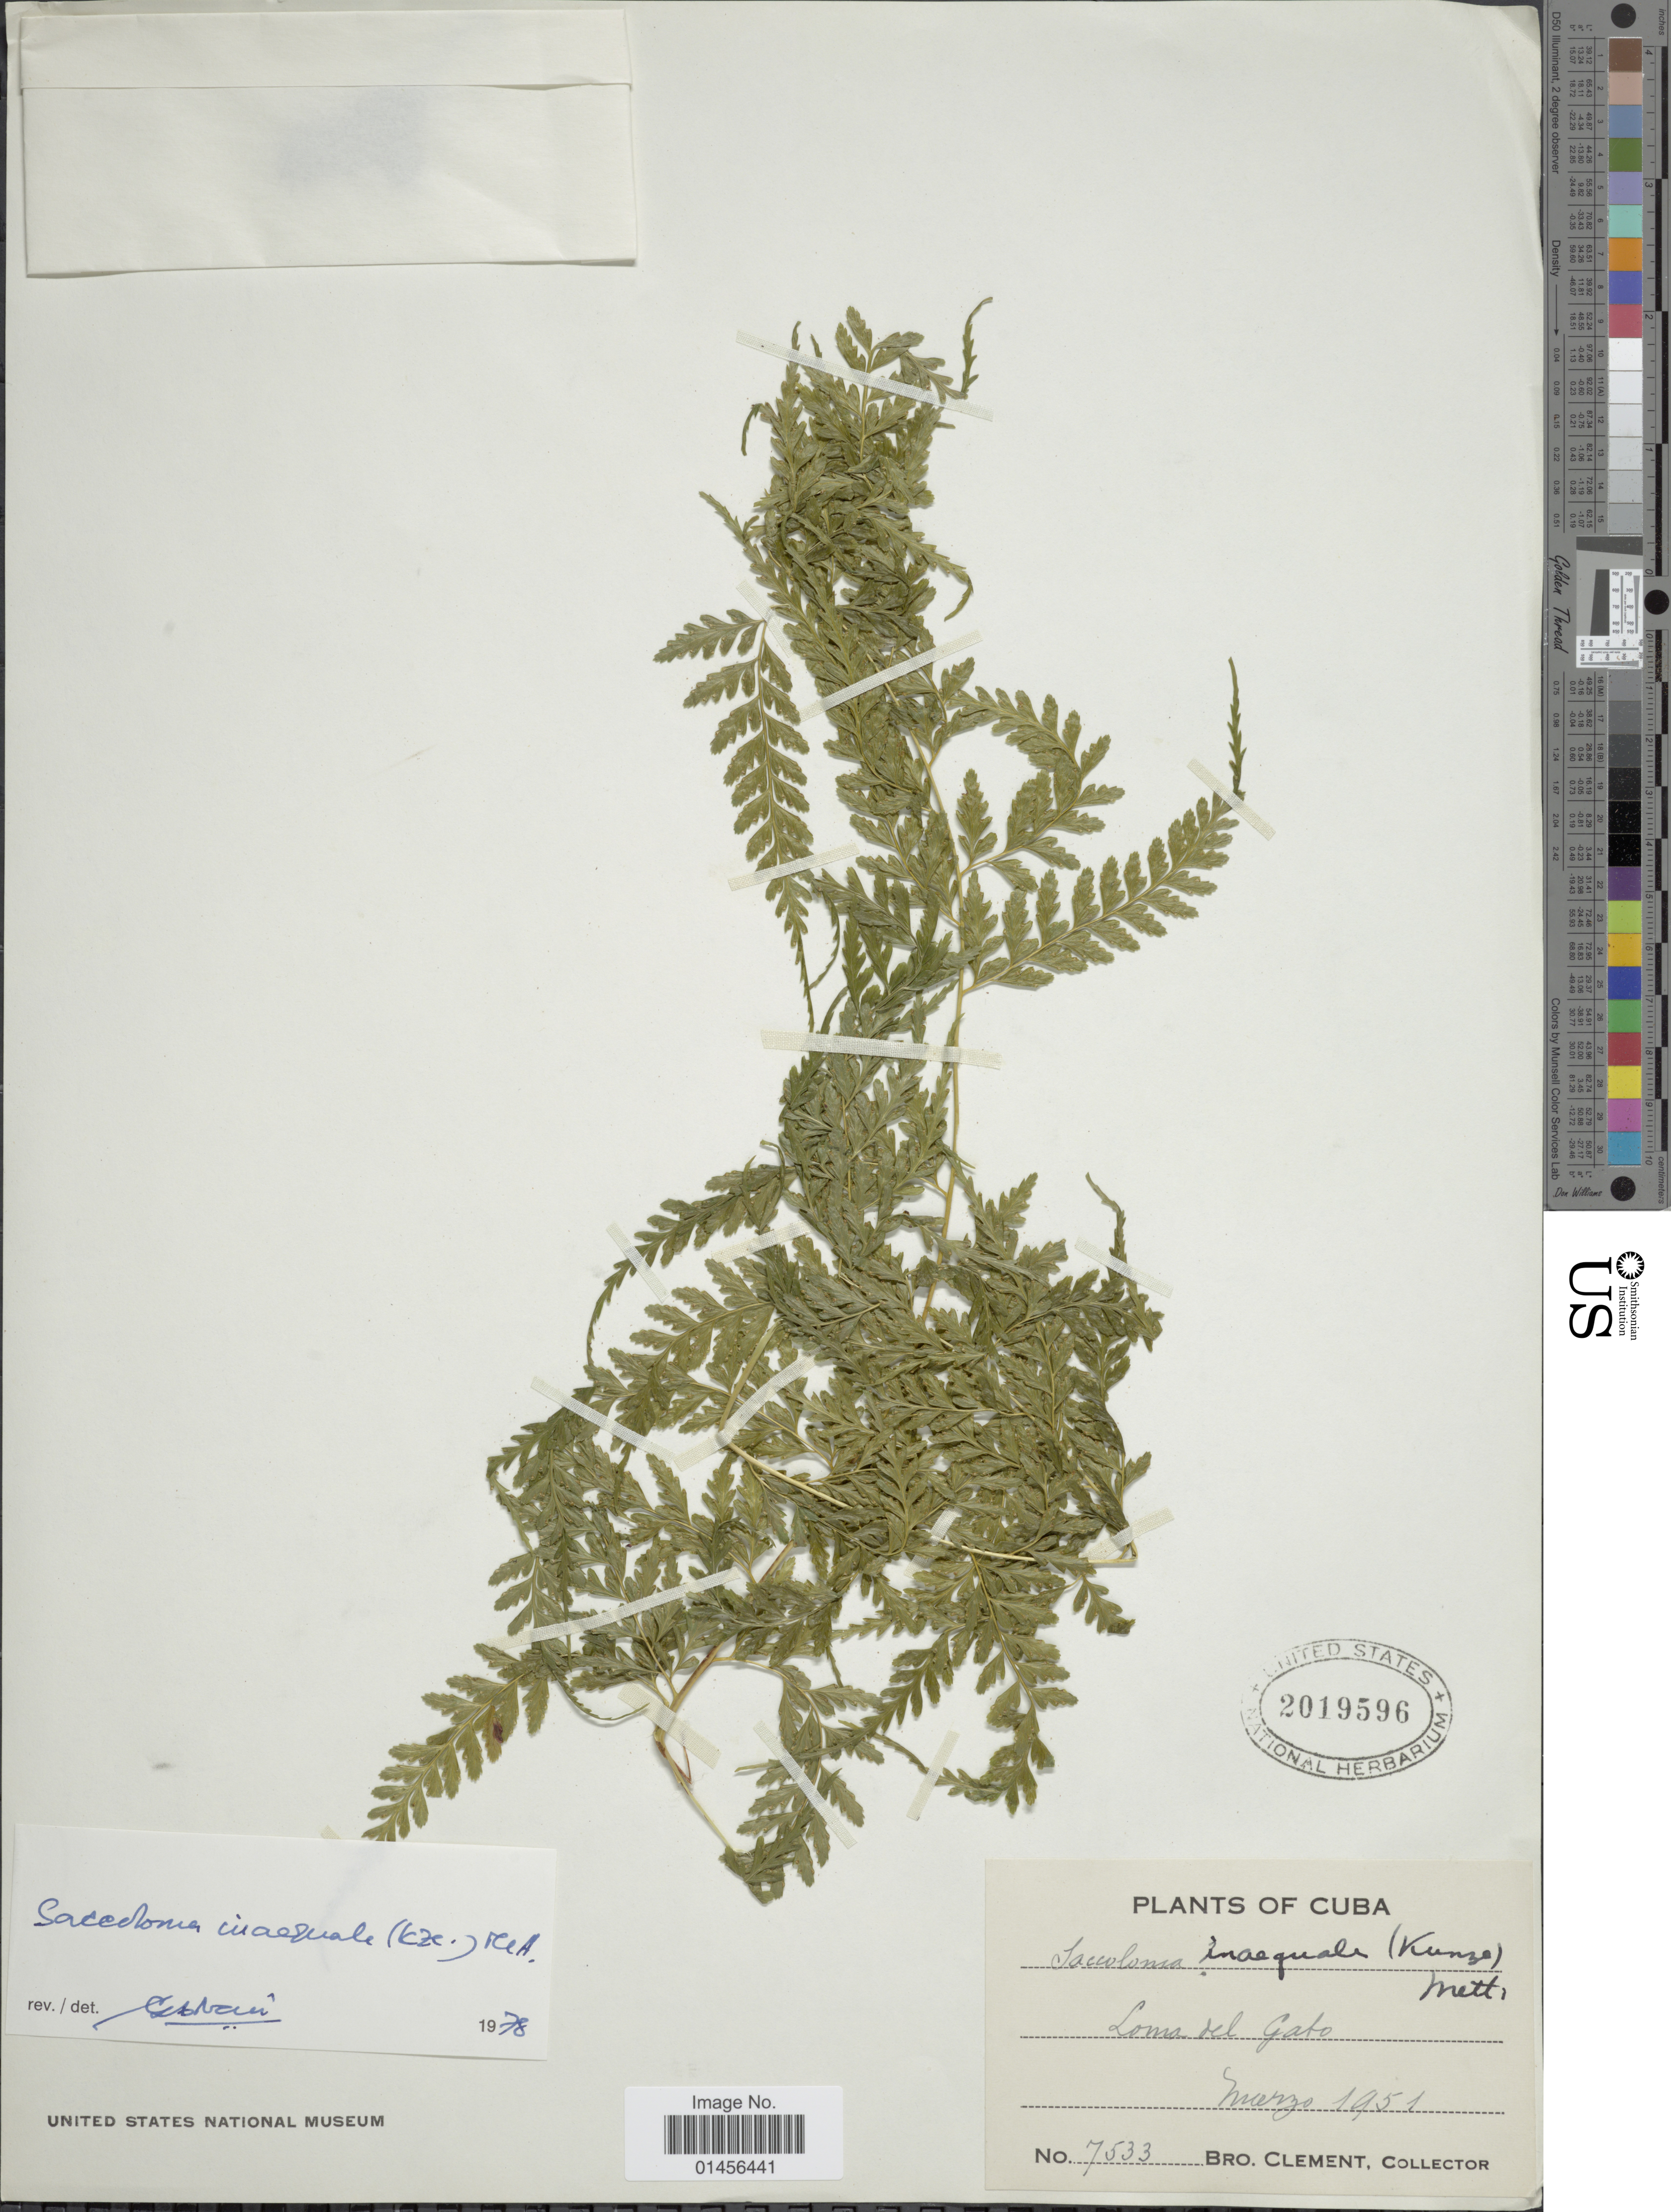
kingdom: Plantae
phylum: Tracheophyta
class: Polypodiopsida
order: Polypodiales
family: Saccolomataceae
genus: Saccoloma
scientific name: Saccoloma inaequale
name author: (Kunze) Mett.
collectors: B. Clement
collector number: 7533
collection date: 1951-03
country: Cuba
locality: Loma del Gato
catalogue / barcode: US 2019596